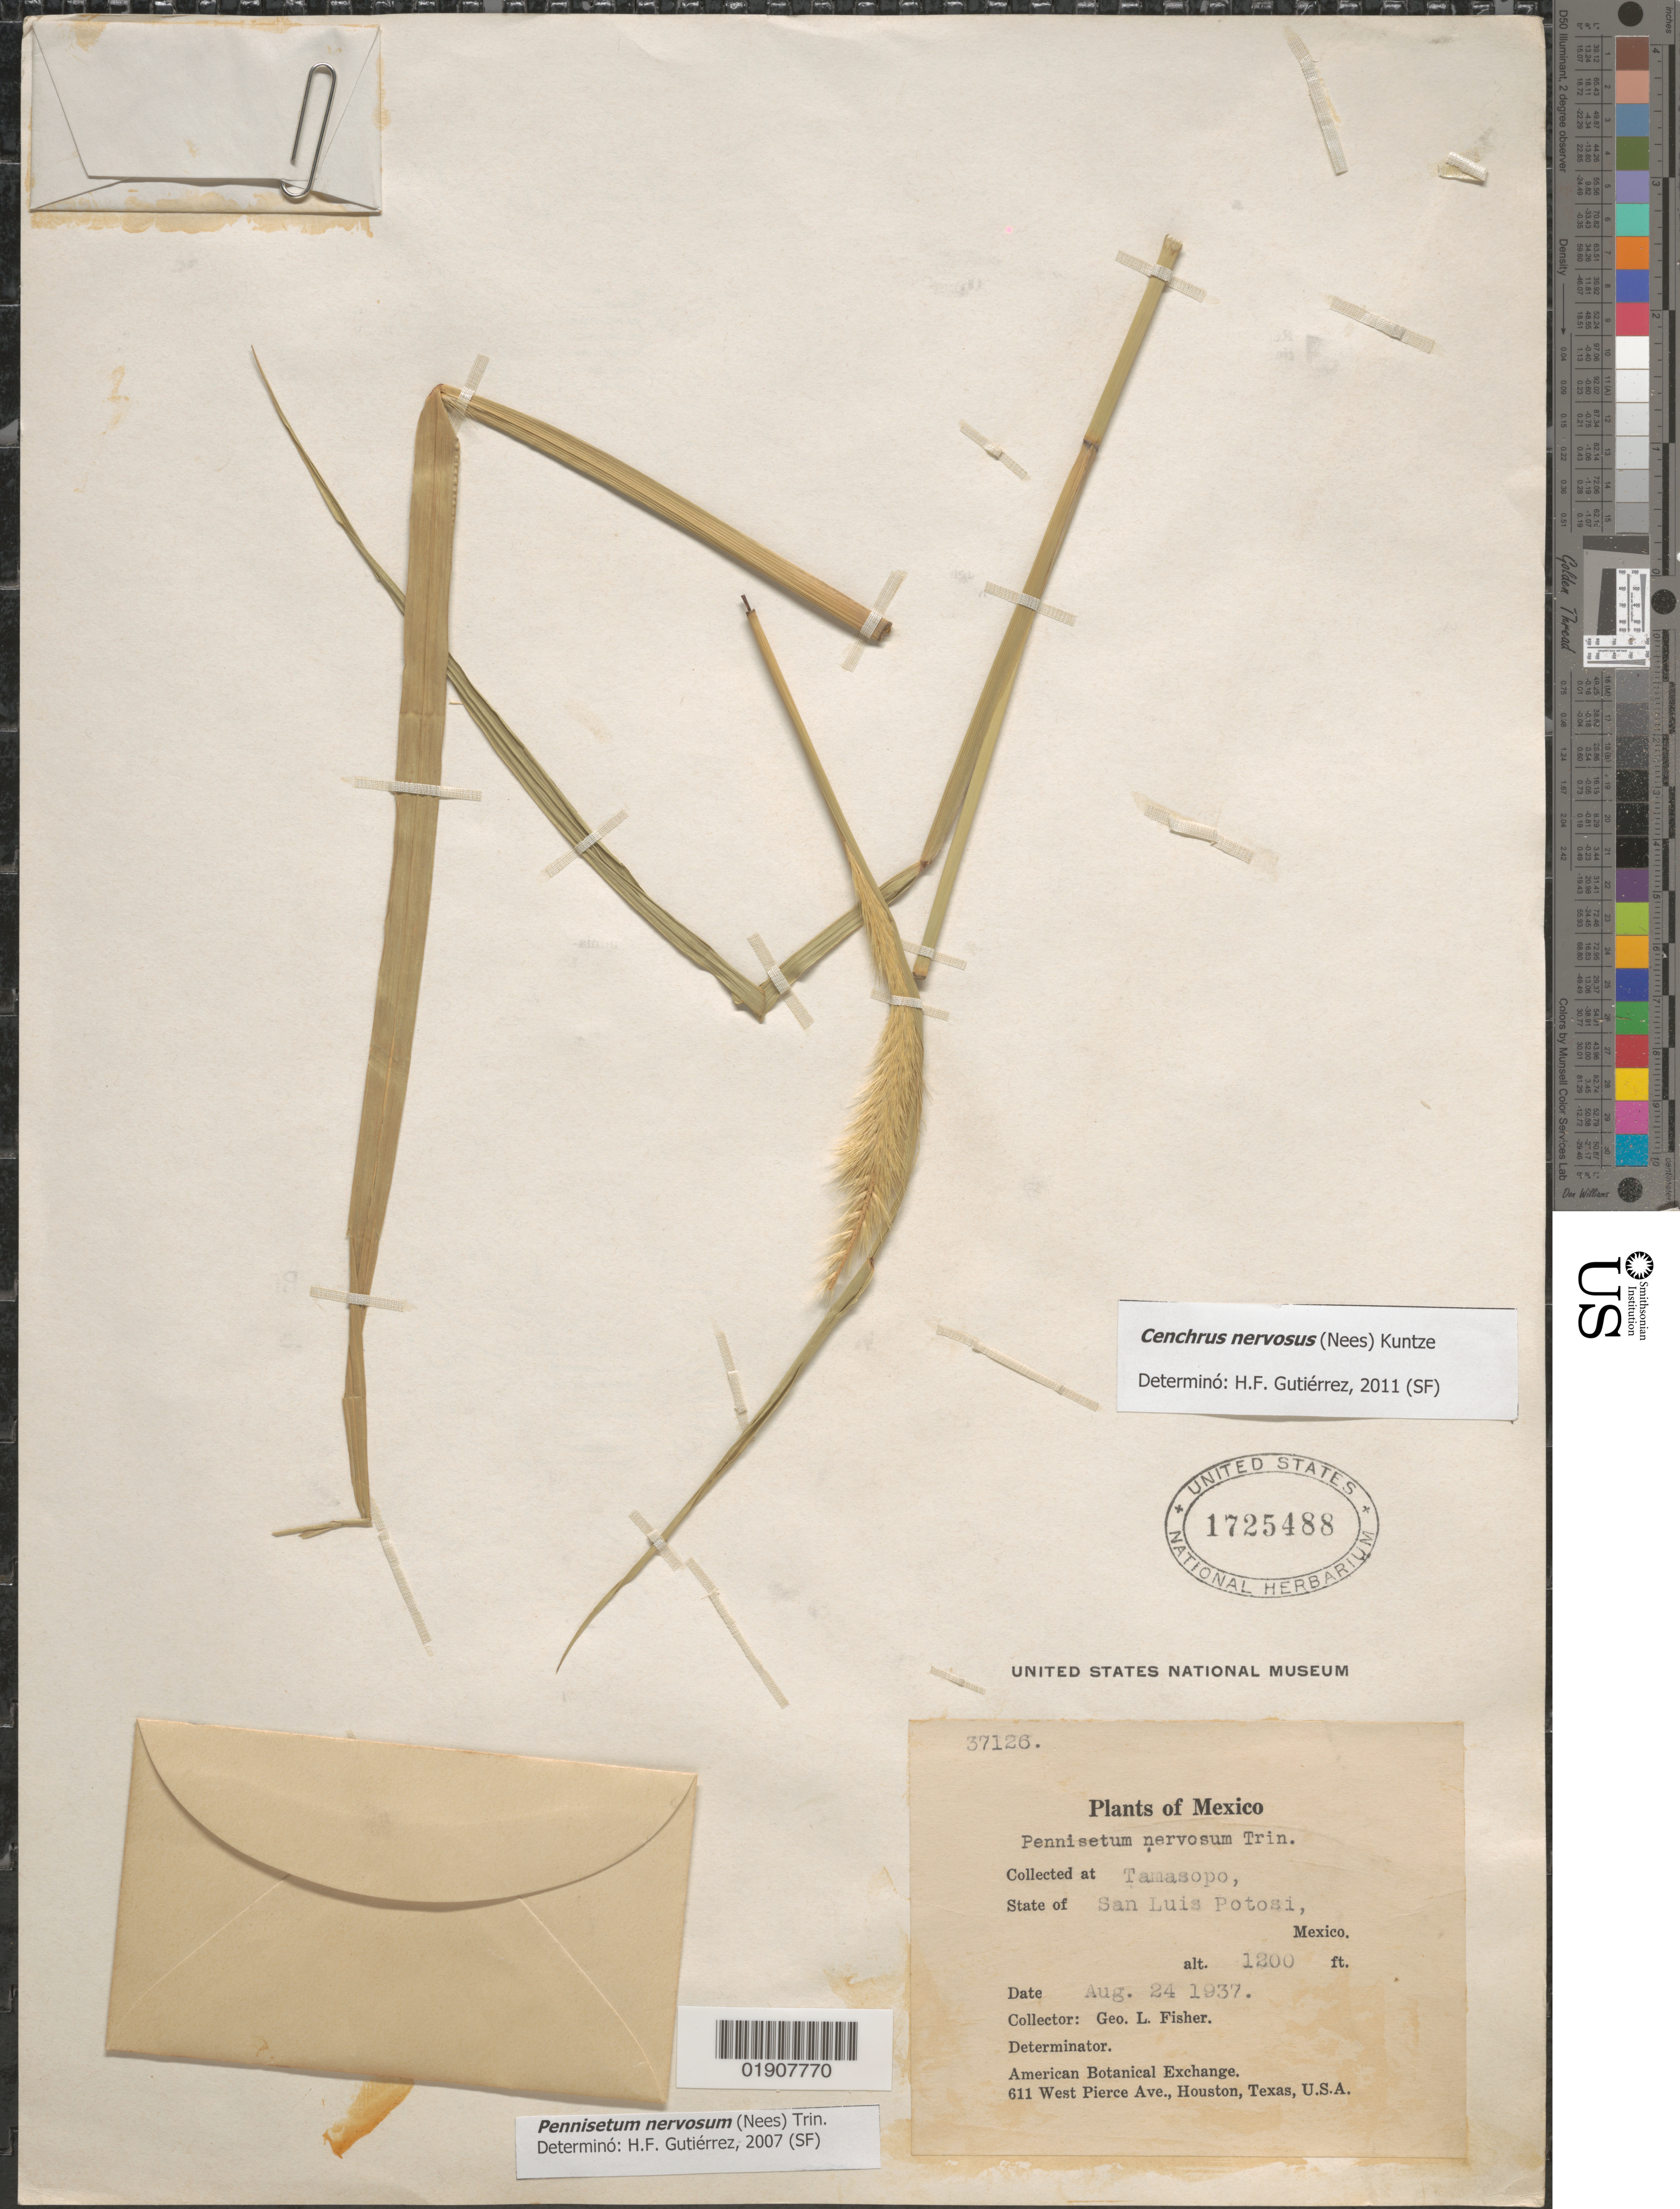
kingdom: Plantae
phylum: Tracheophyta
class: Liliopsida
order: Poales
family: Poaceae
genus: Cenchrus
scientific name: Cenchrus nervosus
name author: (Nees) Kuntze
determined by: Gutiérrez, H. F.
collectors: G. L. Fisher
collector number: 37126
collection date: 1937-08-24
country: Mexico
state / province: San Luis Potosí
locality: Tamasopo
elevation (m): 366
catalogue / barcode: US 1725488